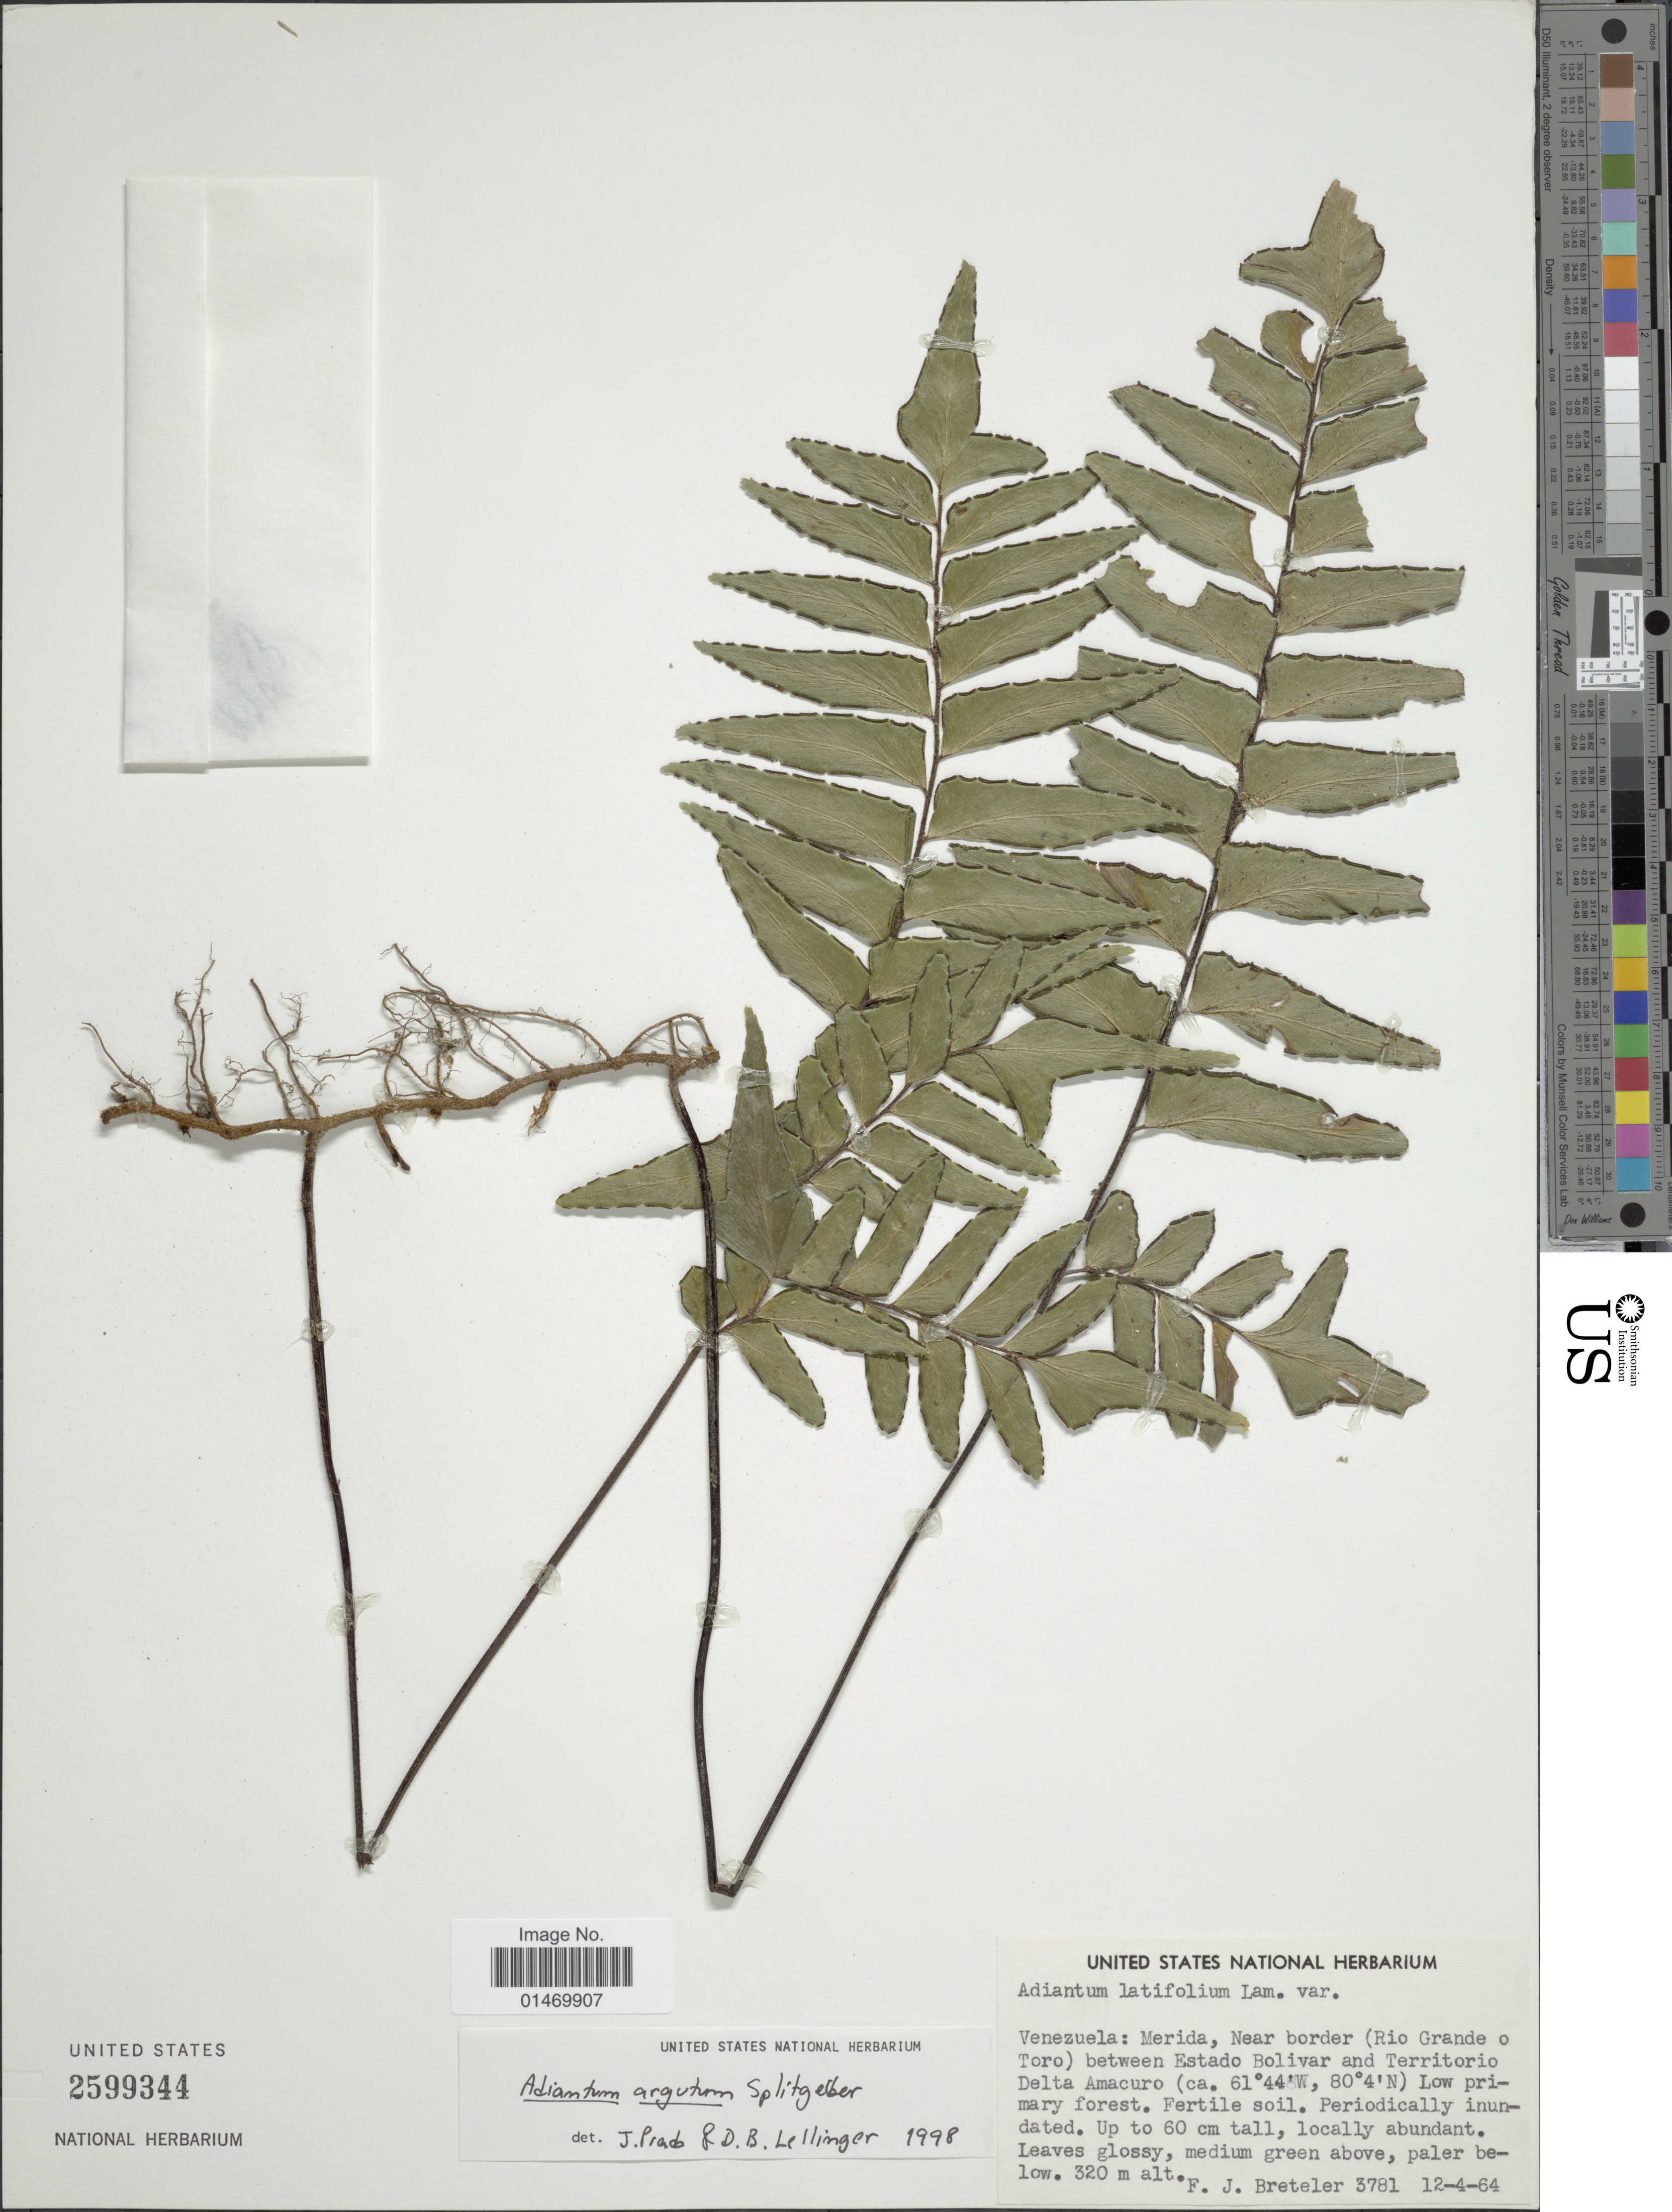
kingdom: Plantae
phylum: Tracheophyta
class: Polypodiopsida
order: Polypodiales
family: Pteridaceae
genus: Adiantum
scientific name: Adiantum argutum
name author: Splitg.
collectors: F. J. Breteler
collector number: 3781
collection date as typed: Transcribed d/m/y: 12/4/64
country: Venezuela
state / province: Mérida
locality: Venezuela, near border (Rio Grande O Toro) between Estado Bolivar and Terriorio Delta Amacuro.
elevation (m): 320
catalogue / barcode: US 2599344